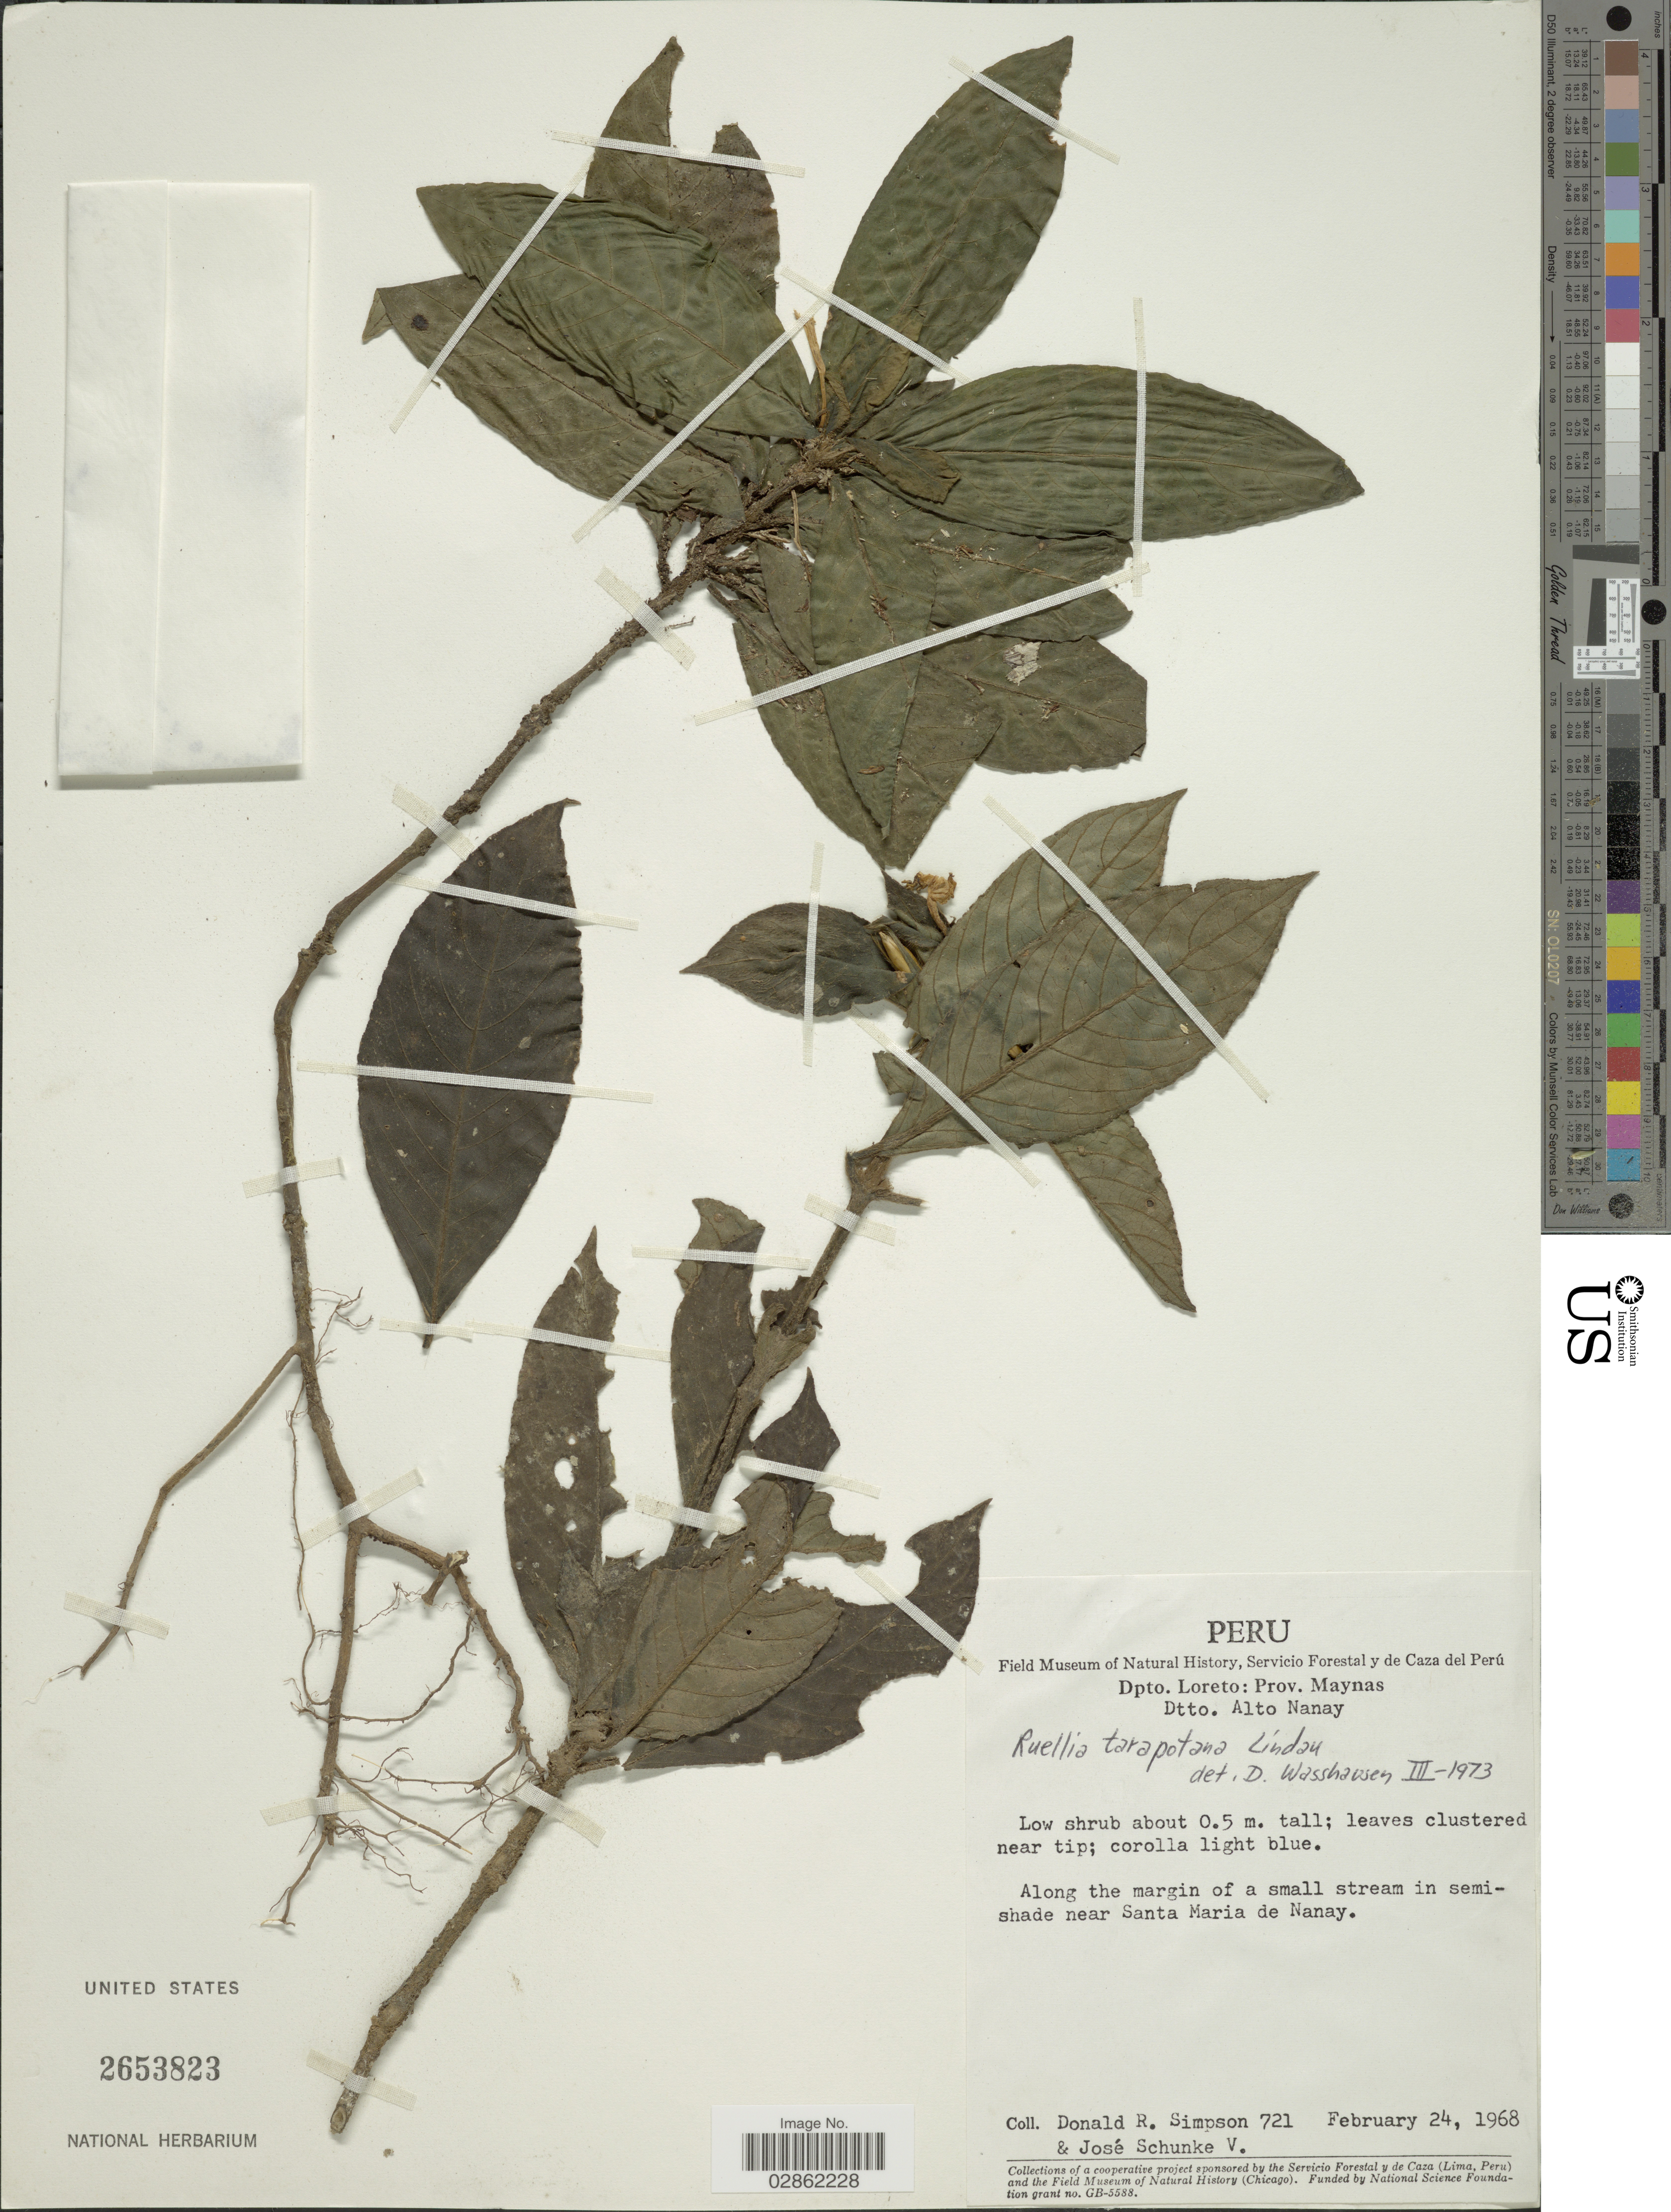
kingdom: Plantae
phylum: Tracheophyta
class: Magnoliopsida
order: Lamiales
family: Acanthaceae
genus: Ruellia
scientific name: Ruellia tarapotana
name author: Lindau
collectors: D. R. Simpson & J. Schunke Vigo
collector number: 721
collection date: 1968-02-24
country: Peru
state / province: Loreto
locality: Dpto. Loreto, Prov. Maynas, Dtto. Alto Nanay, Along the margin of a small stream in semi-shade near Santa Maria de Nanay.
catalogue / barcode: US 2653823